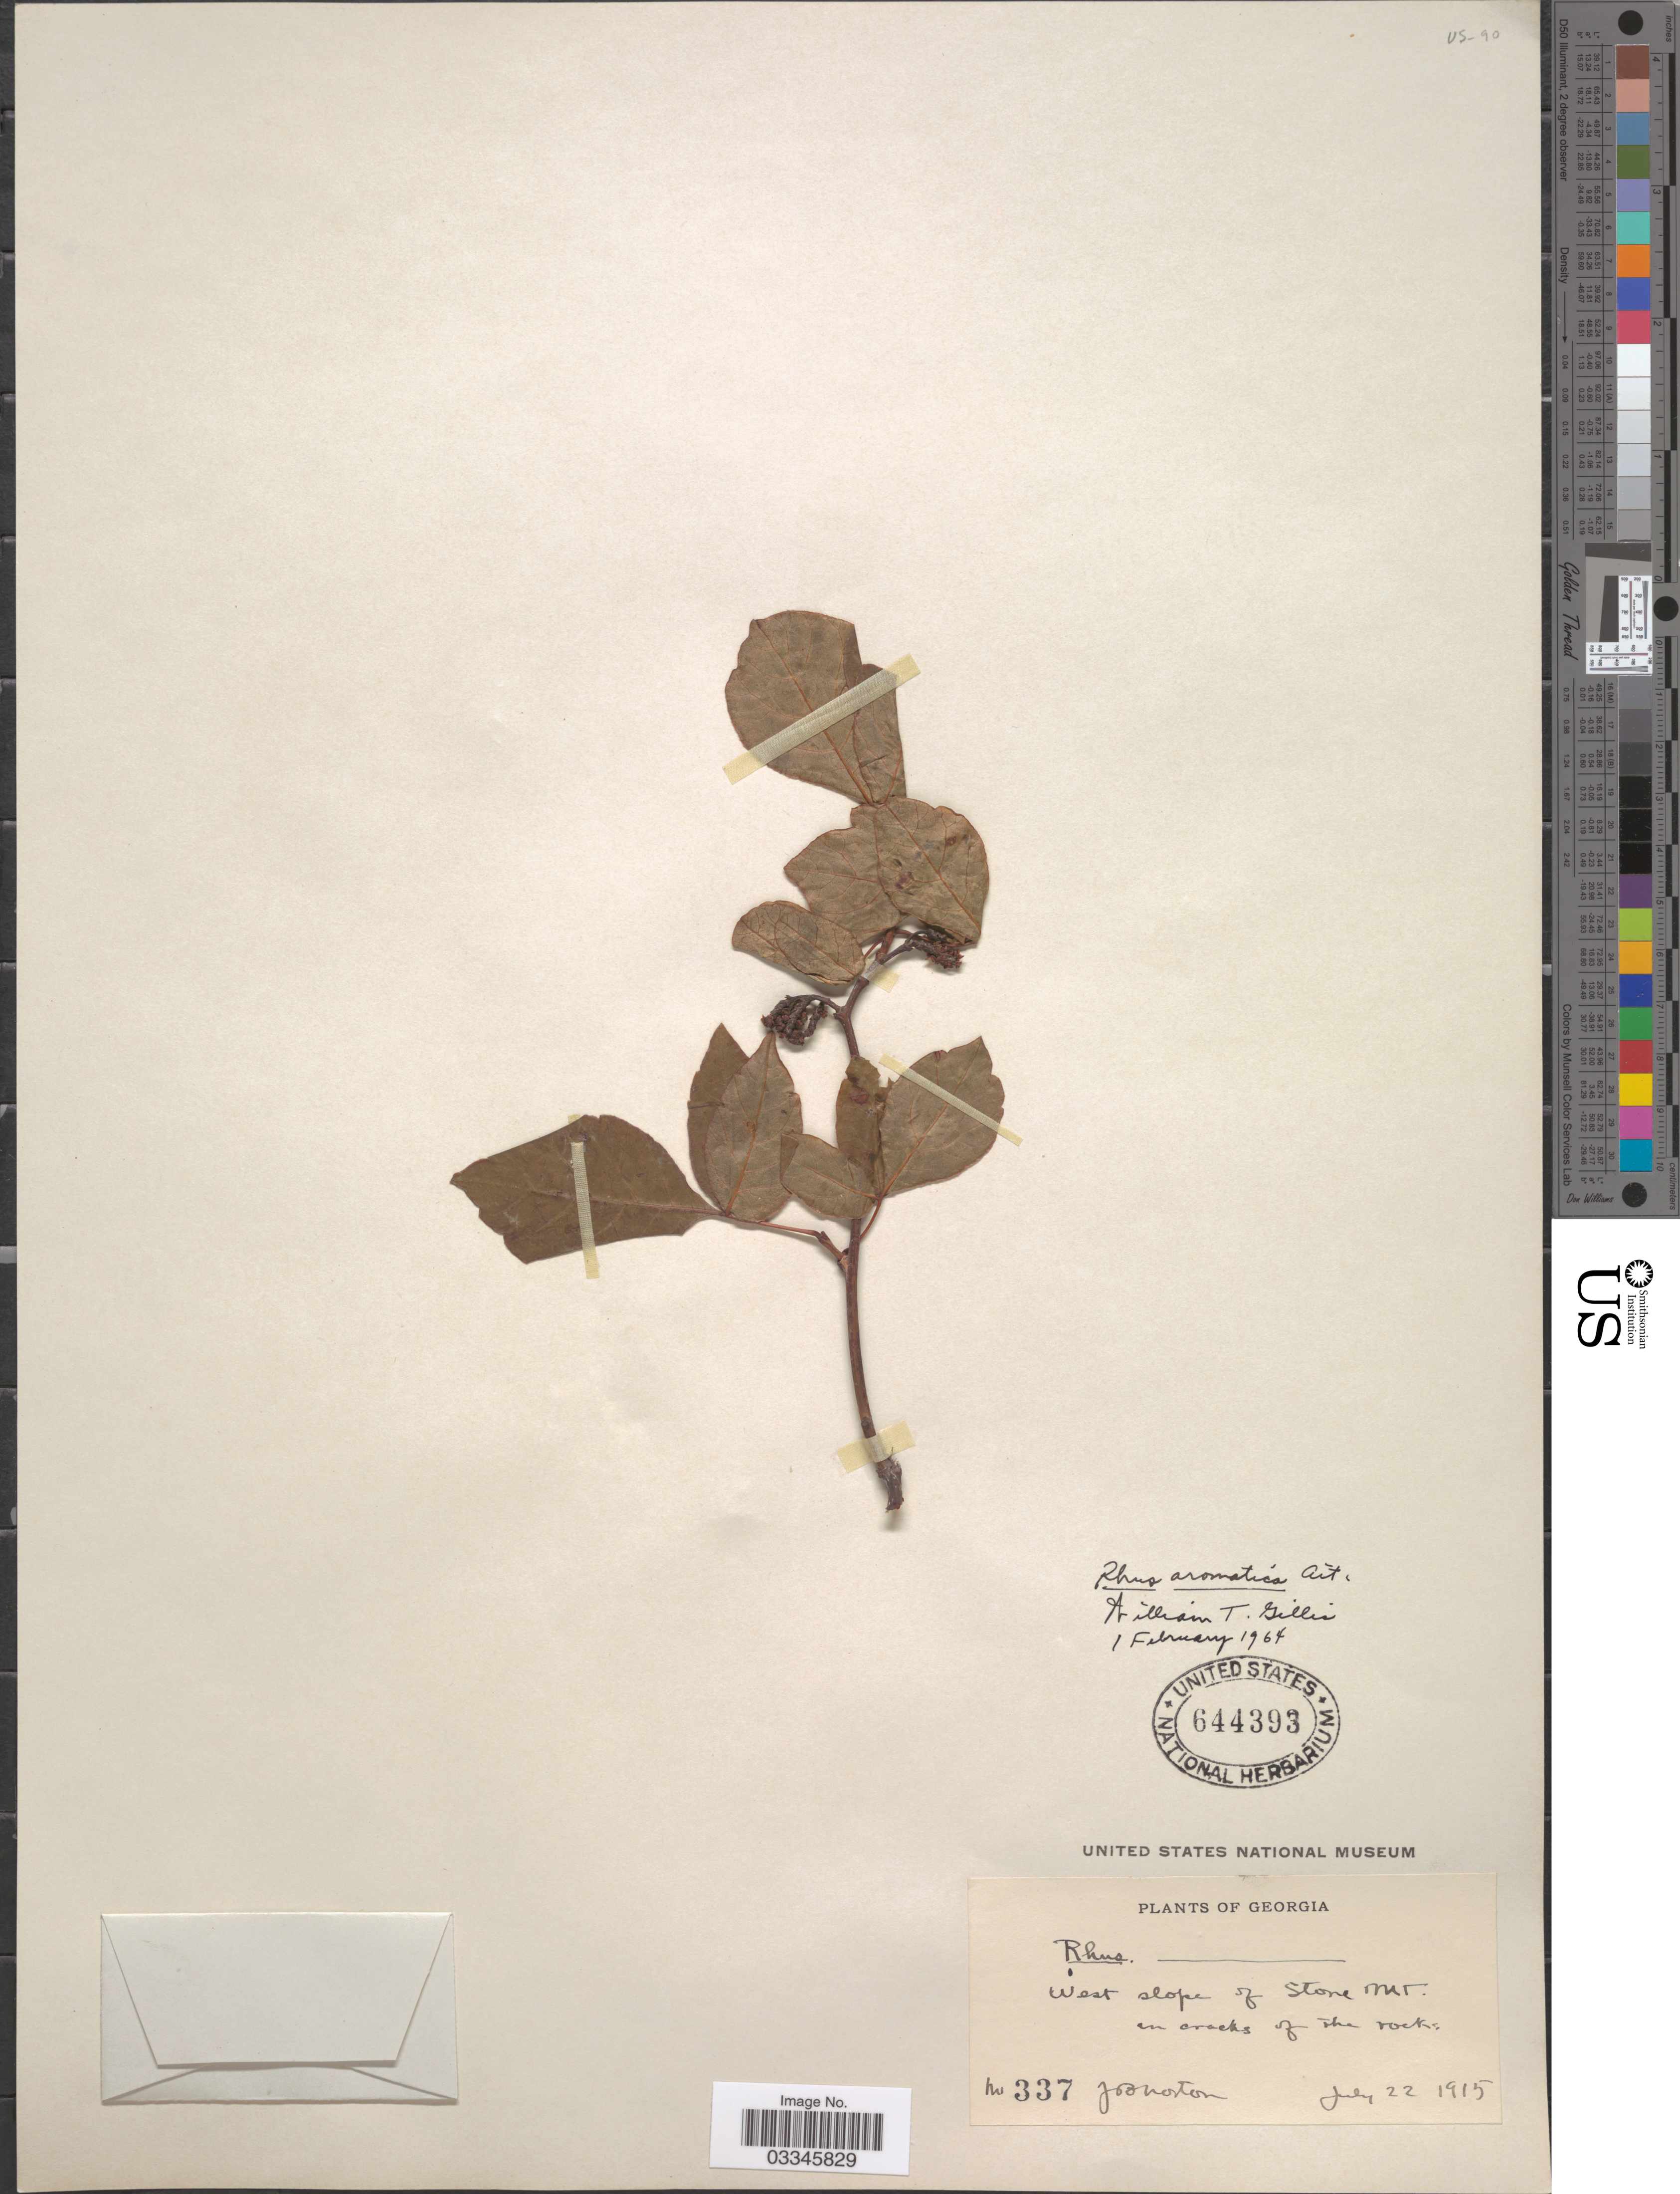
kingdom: Plantae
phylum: Tracheophyta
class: Magnoliopsida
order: Sapindales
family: Anacardiaceae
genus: Rhus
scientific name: Rhus crenata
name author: Thunb.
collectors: J. B. Norton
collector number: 337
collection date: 1915-07-22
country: United States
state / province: Georgia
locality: West slope of Stone Mt. on cracks of the rock.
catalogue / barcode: US 644393